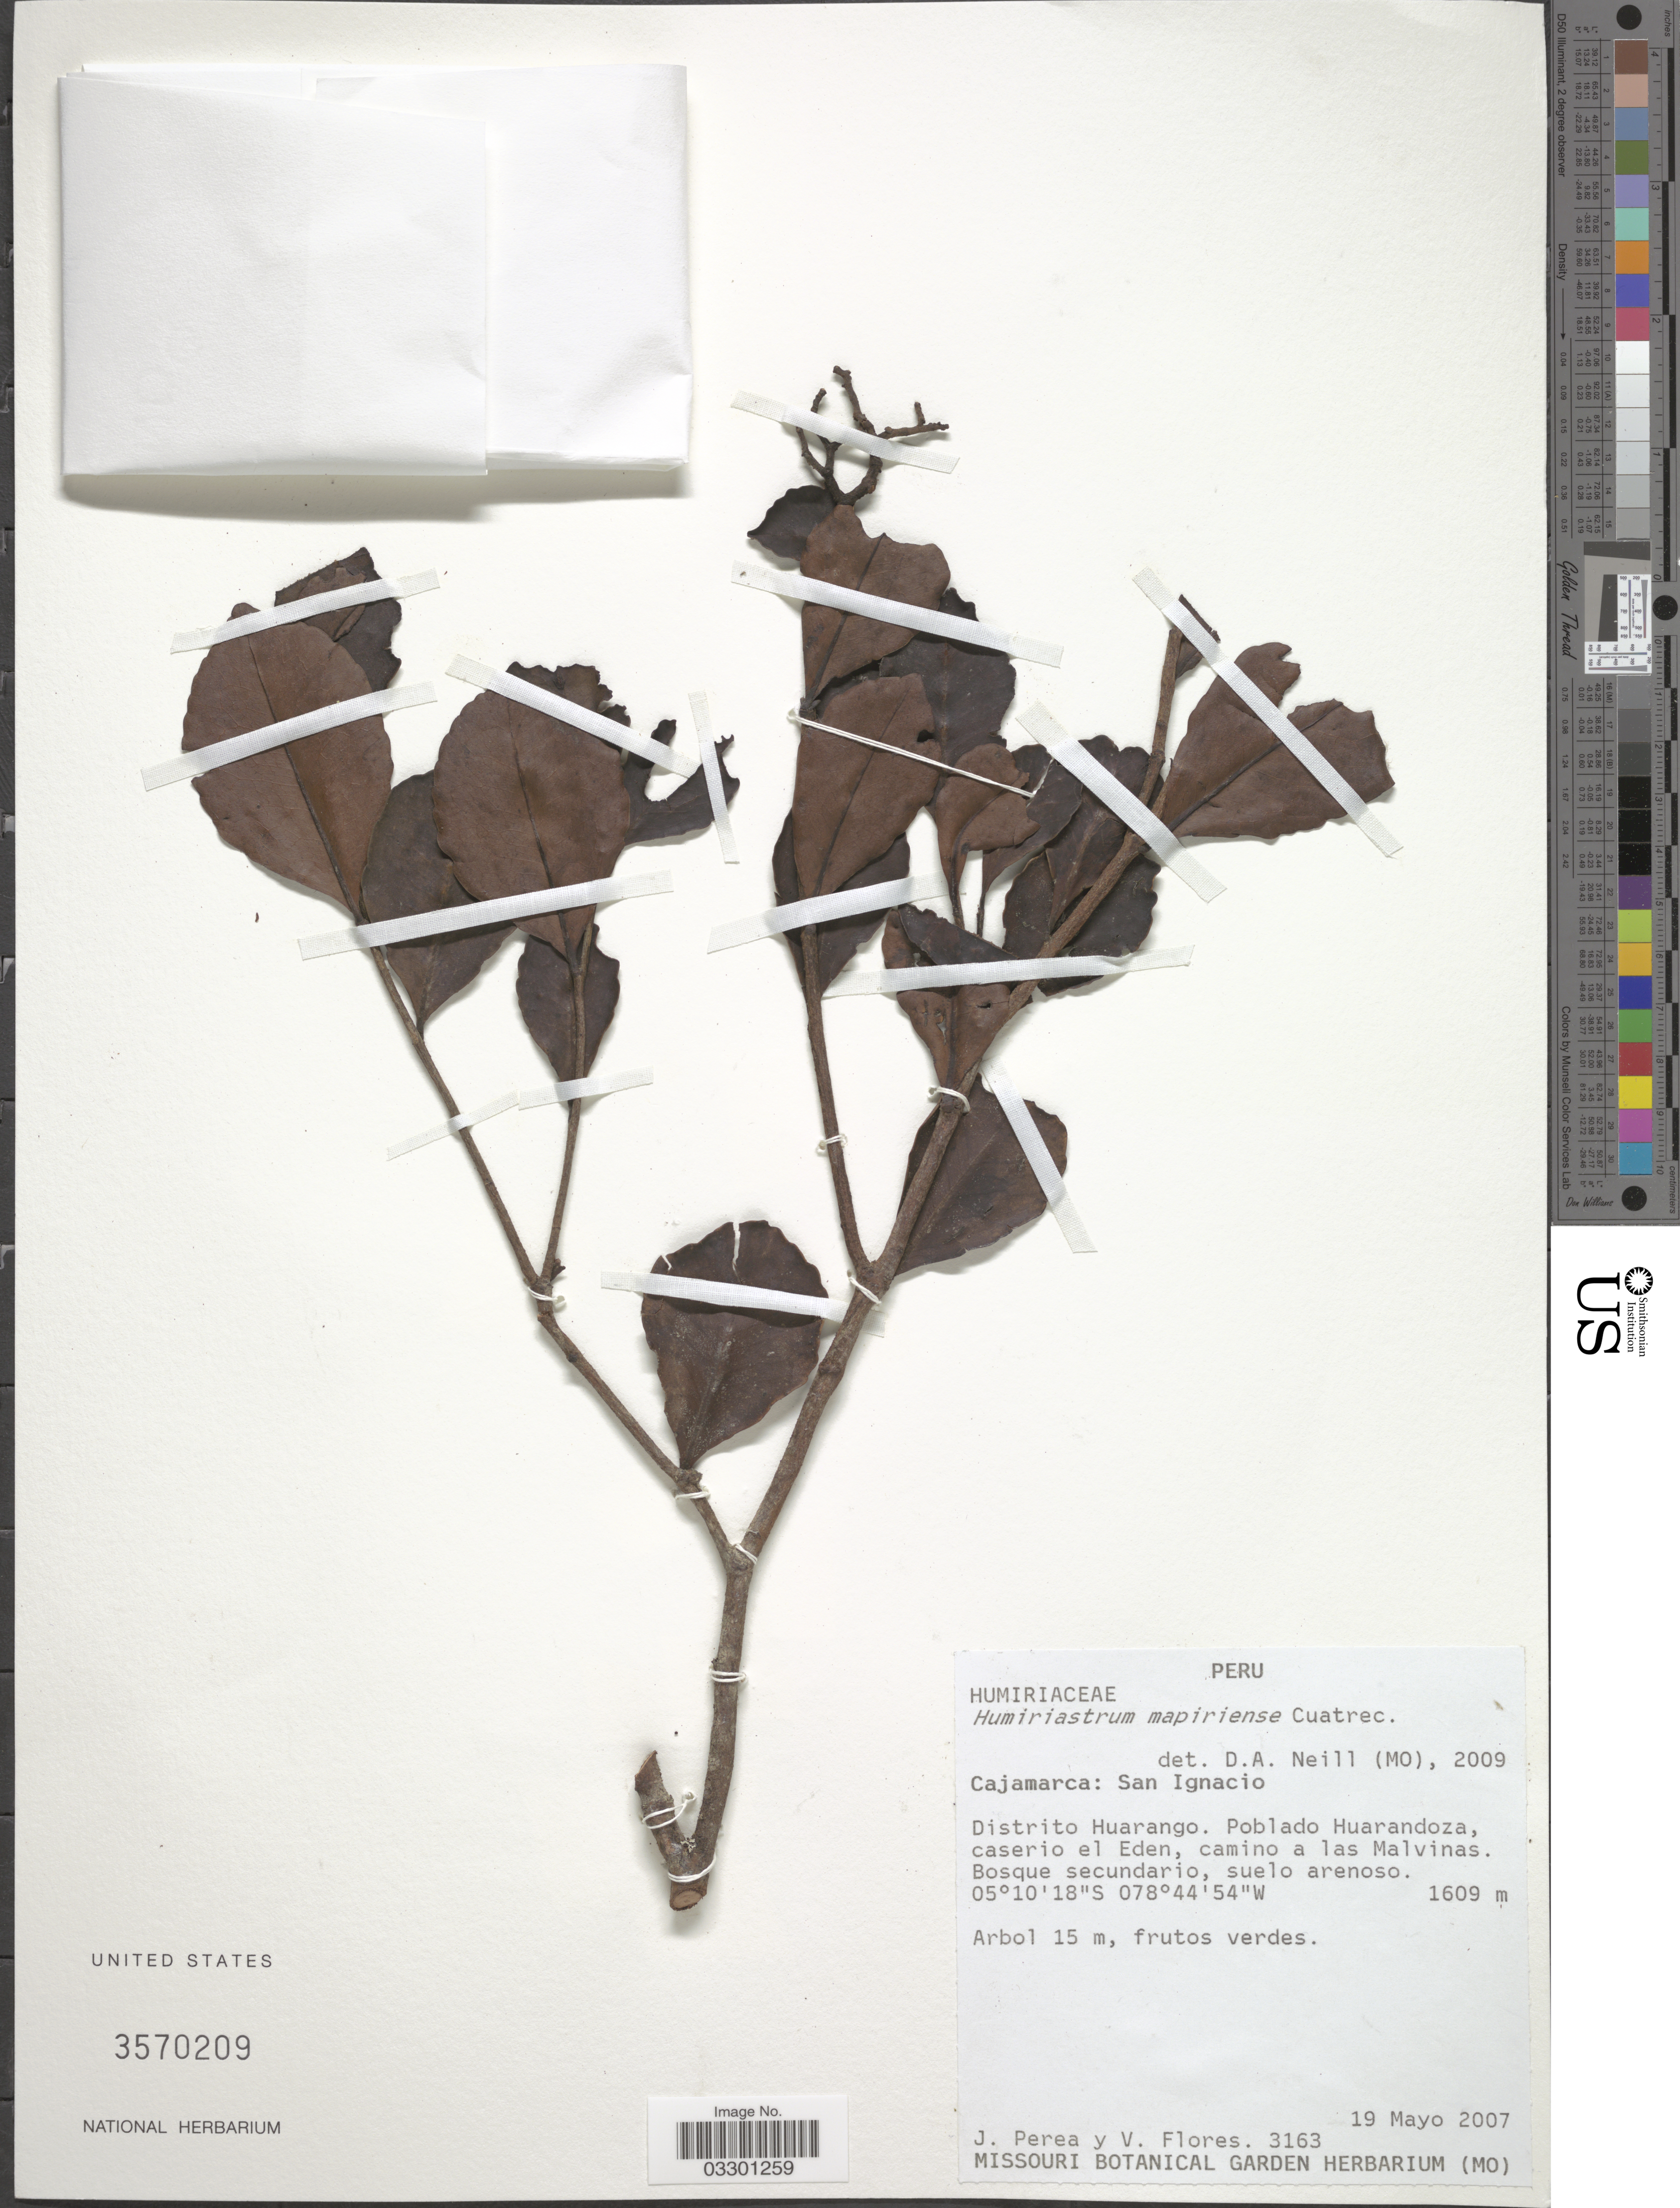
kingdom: Plantae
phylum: Tracheophyta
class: Magnoliopsida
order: Malpighiales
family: Humiriaceae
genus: Humiriastrum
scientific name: Humiriastrum mapiriense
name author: Cuatrec.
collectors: J. Perea & V. Flores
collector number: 3163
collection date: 2007-05-19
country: Peru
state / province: Cajamarca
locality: San Ignacio. Distrito Huarango. Poblado Huarandoza, caserio el Eden, camino a las Malvinas.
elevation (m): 1609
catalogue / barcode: US 3570209